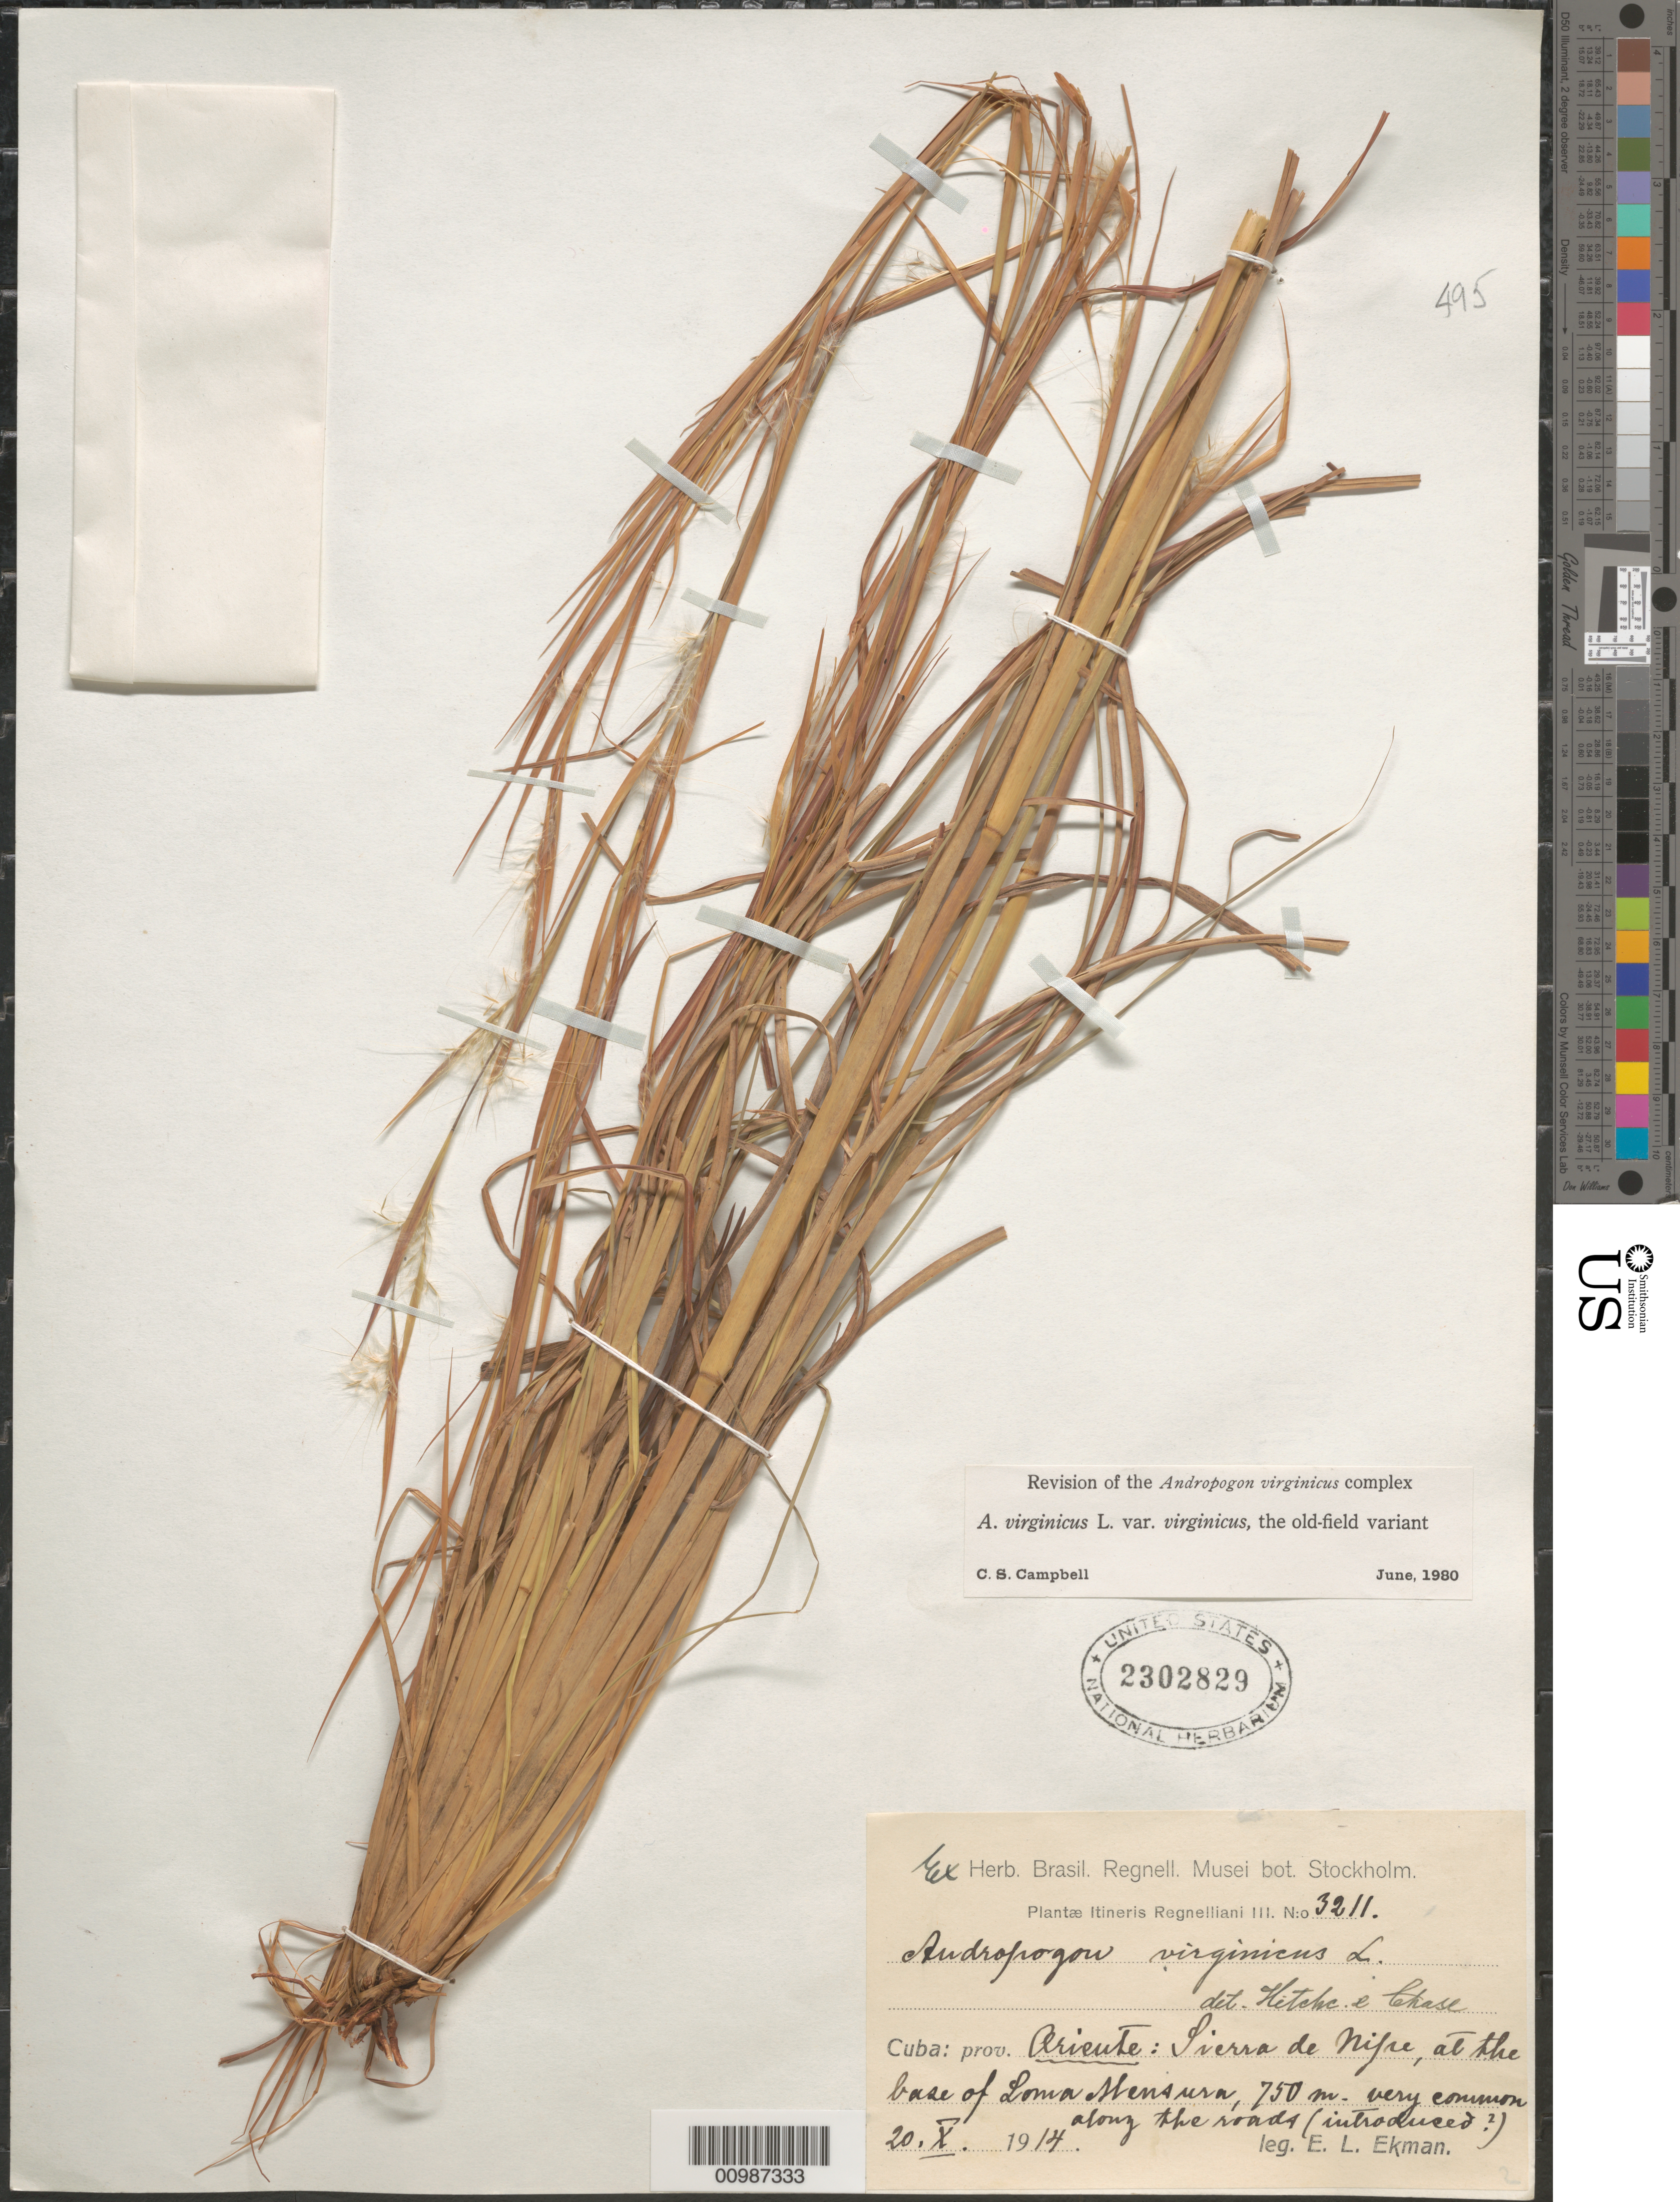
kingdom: Plantae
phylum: Tracheophyta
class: Liliopsida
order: Poales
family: Poaceae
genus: Andropogon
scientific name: Andropogon virginicus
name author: L.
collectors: E. L. Ekman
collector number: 3211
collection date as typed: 20 Oct 1914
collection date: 1914-10-20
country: Cuba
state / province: Holguín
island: Cuba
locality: Sierra de Nipe, at the base of Loma Mensura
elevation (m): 750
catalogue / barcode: US 2302829